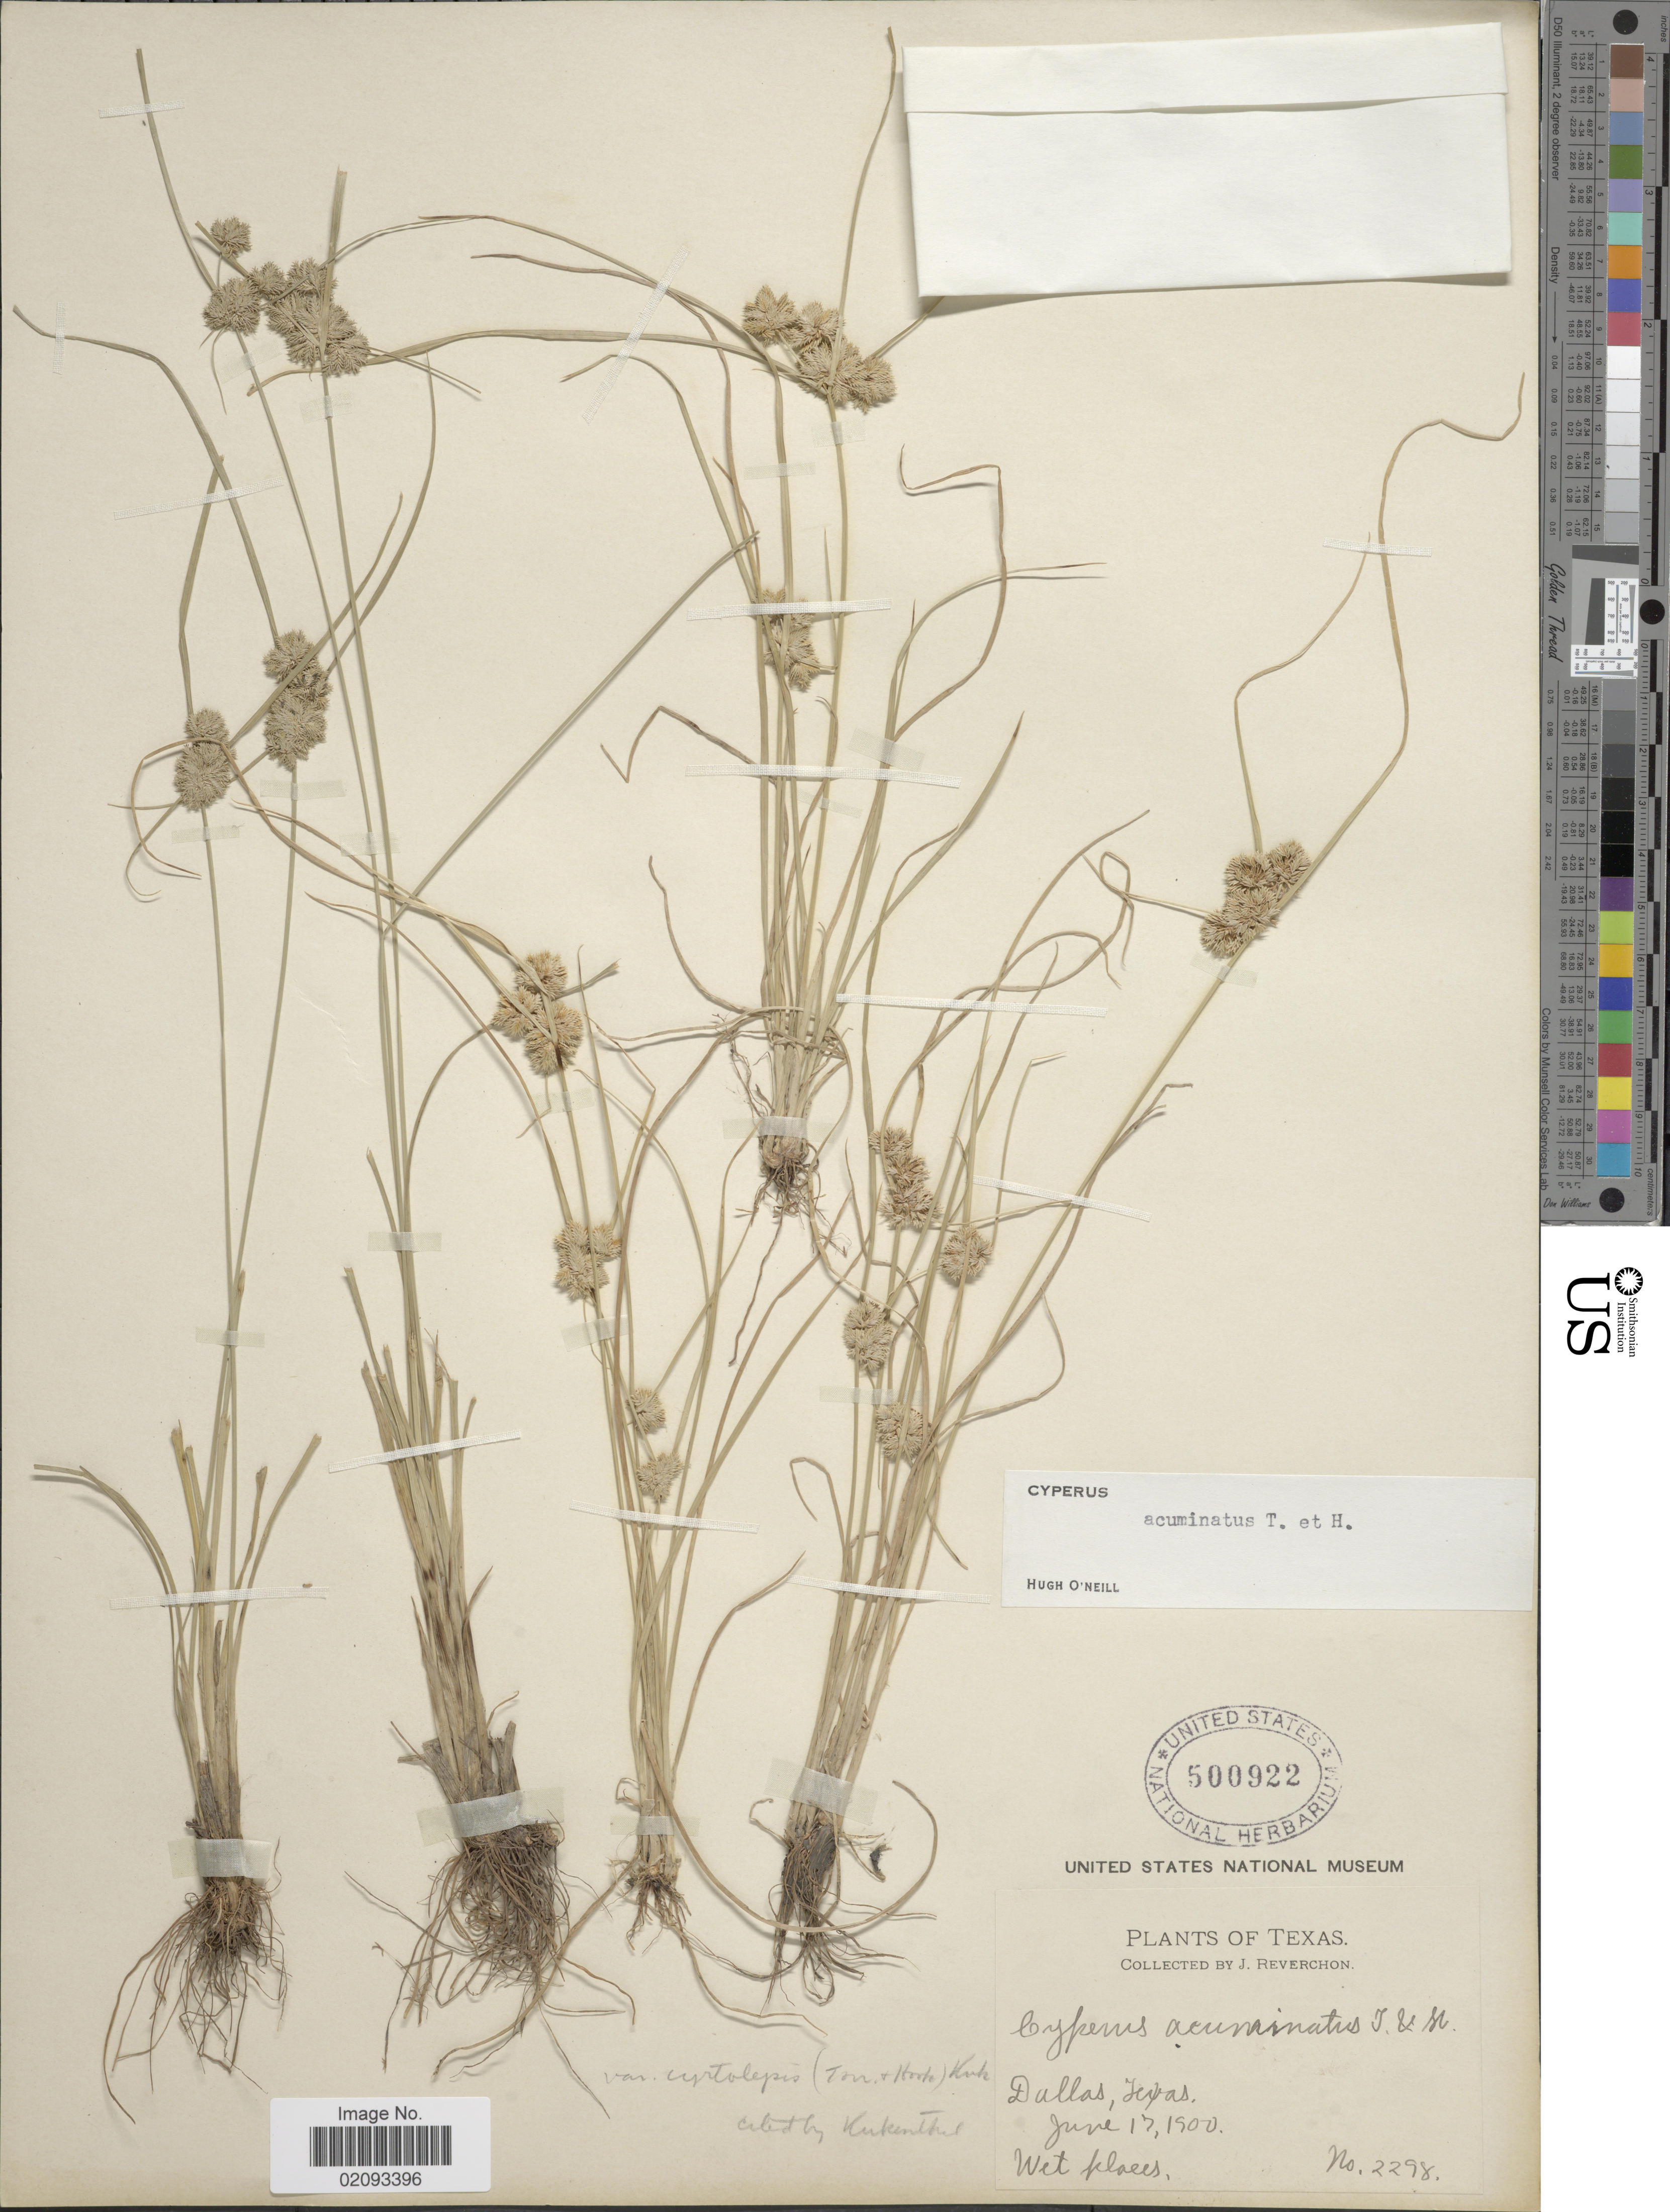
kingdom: Plantae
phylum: Tracheophyta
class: Liliopsida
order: Poales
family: Cyperaceae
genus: Cyperus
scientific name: Cyperus acuminatus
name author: Torr. & Hook.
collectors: J. Reverchon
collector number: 2298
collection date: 1900-06-17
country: United States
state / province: Texas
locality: Dallas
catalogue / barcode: US 500922